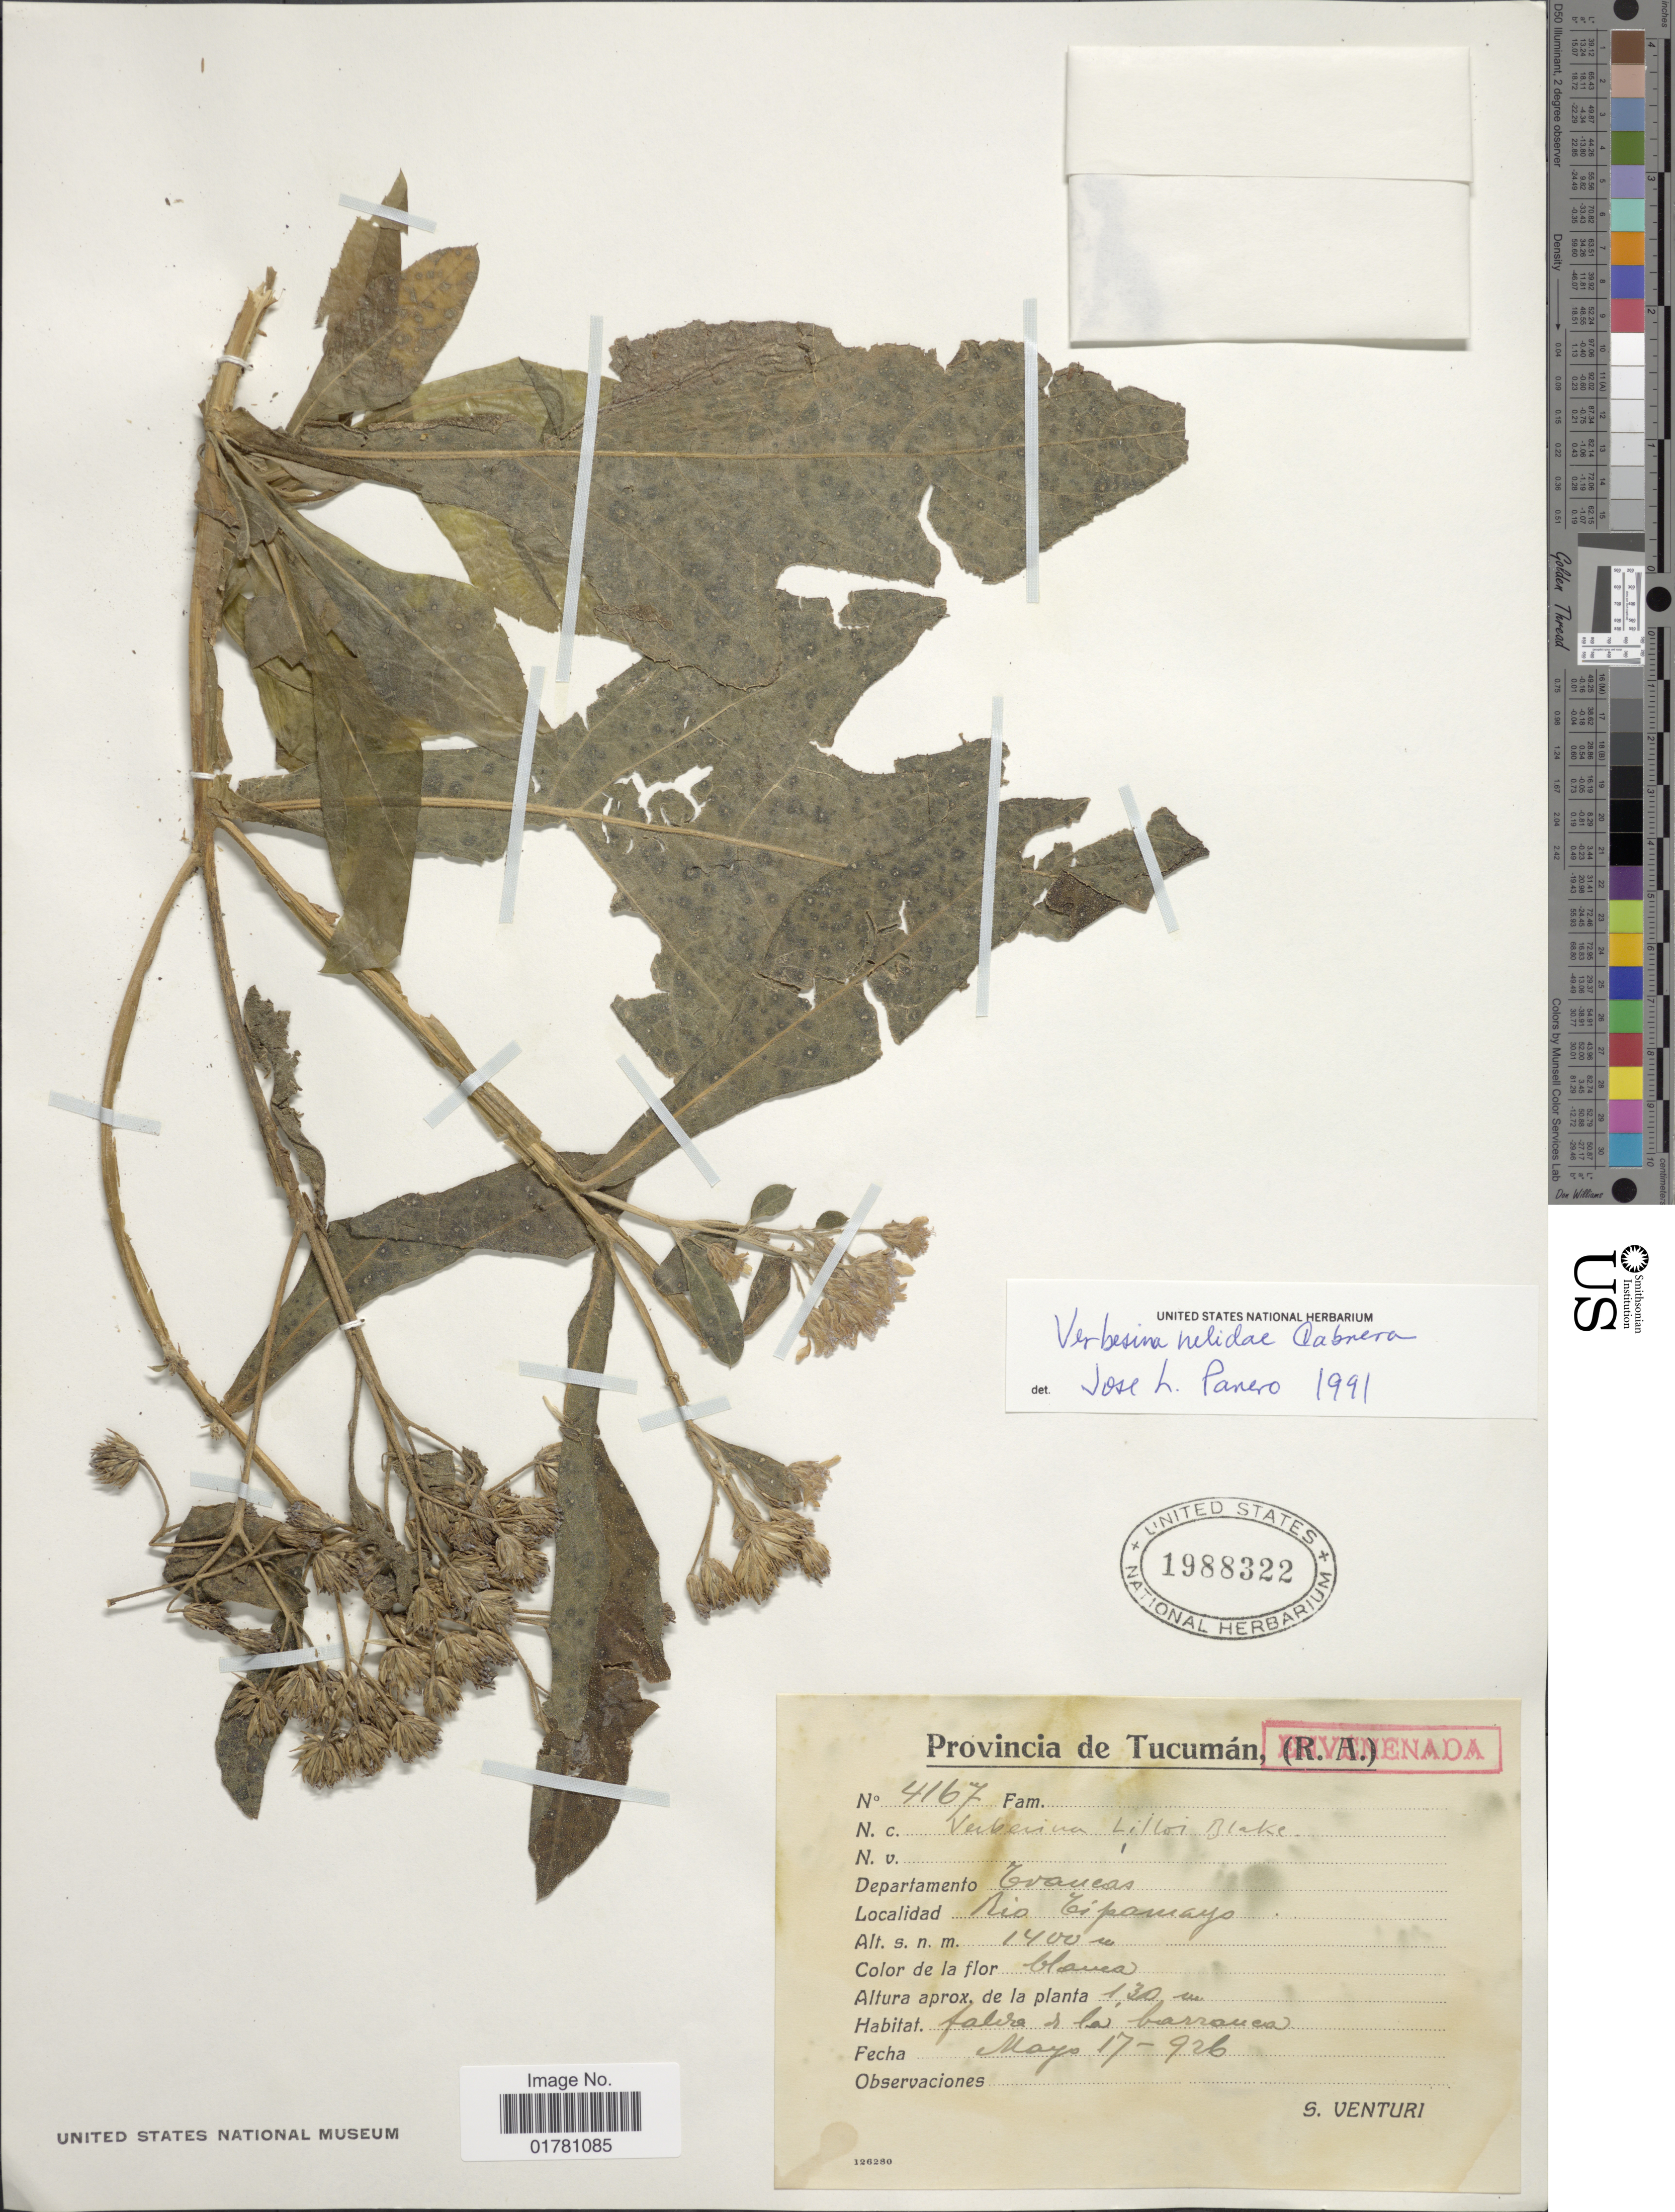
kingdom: Plantae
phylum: Tracheophyta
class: Magnoliopsida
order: Asterales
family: Asteraceae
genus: Verbesina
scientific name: Verbesina nelidae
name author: Cabrera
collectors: S. Venturi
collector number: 4167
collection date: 1926-05-17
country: Argentina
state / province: Tucuman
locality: (R.A.) Departamento Crancas, Rio Cipamayo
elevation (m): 1400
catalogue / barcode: US 1988322